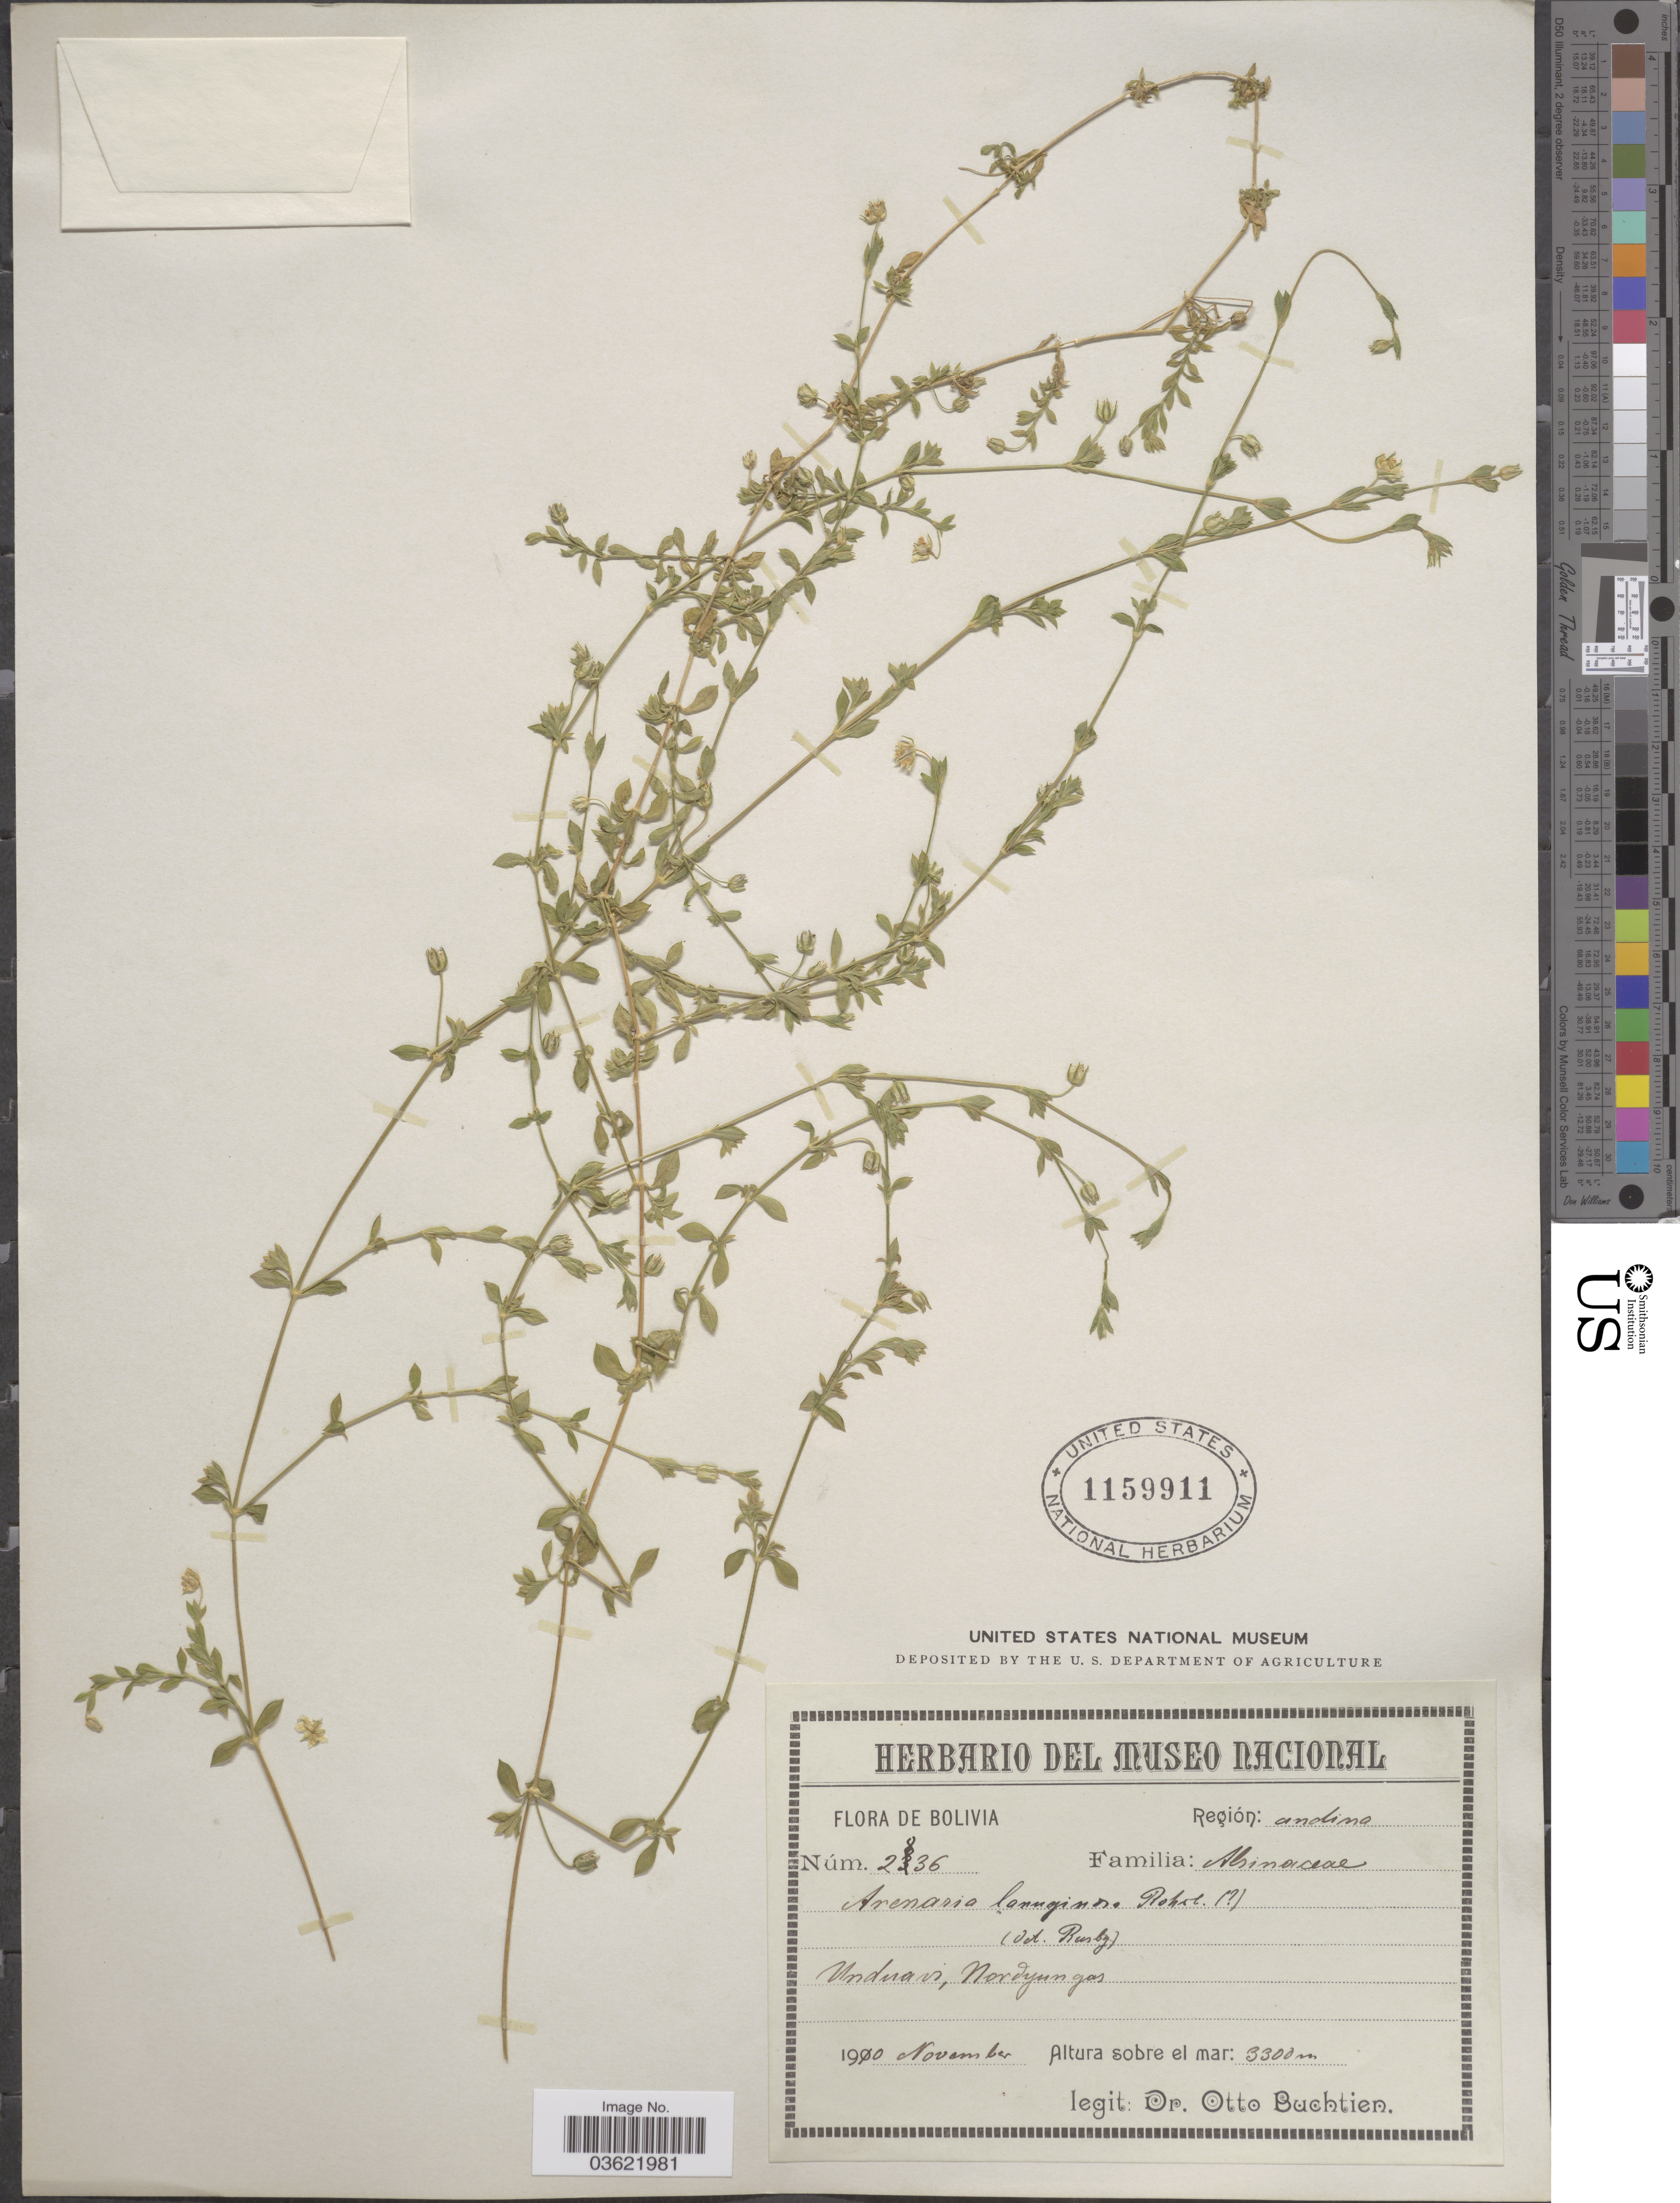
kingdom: Plantae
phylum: Tracheophyta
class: Magnoliopsida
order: Caryophyllales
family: Caryophyllaceae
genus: Arenaria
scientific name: Arenaria lanuginosa var. megalantha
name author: Rohrb.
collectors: O. Buchtien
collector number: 2836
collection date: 1910-11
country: Bolivia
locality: Región: andina. Unduavi, Nordyungas.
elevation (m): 3300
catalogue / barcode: US 1159911